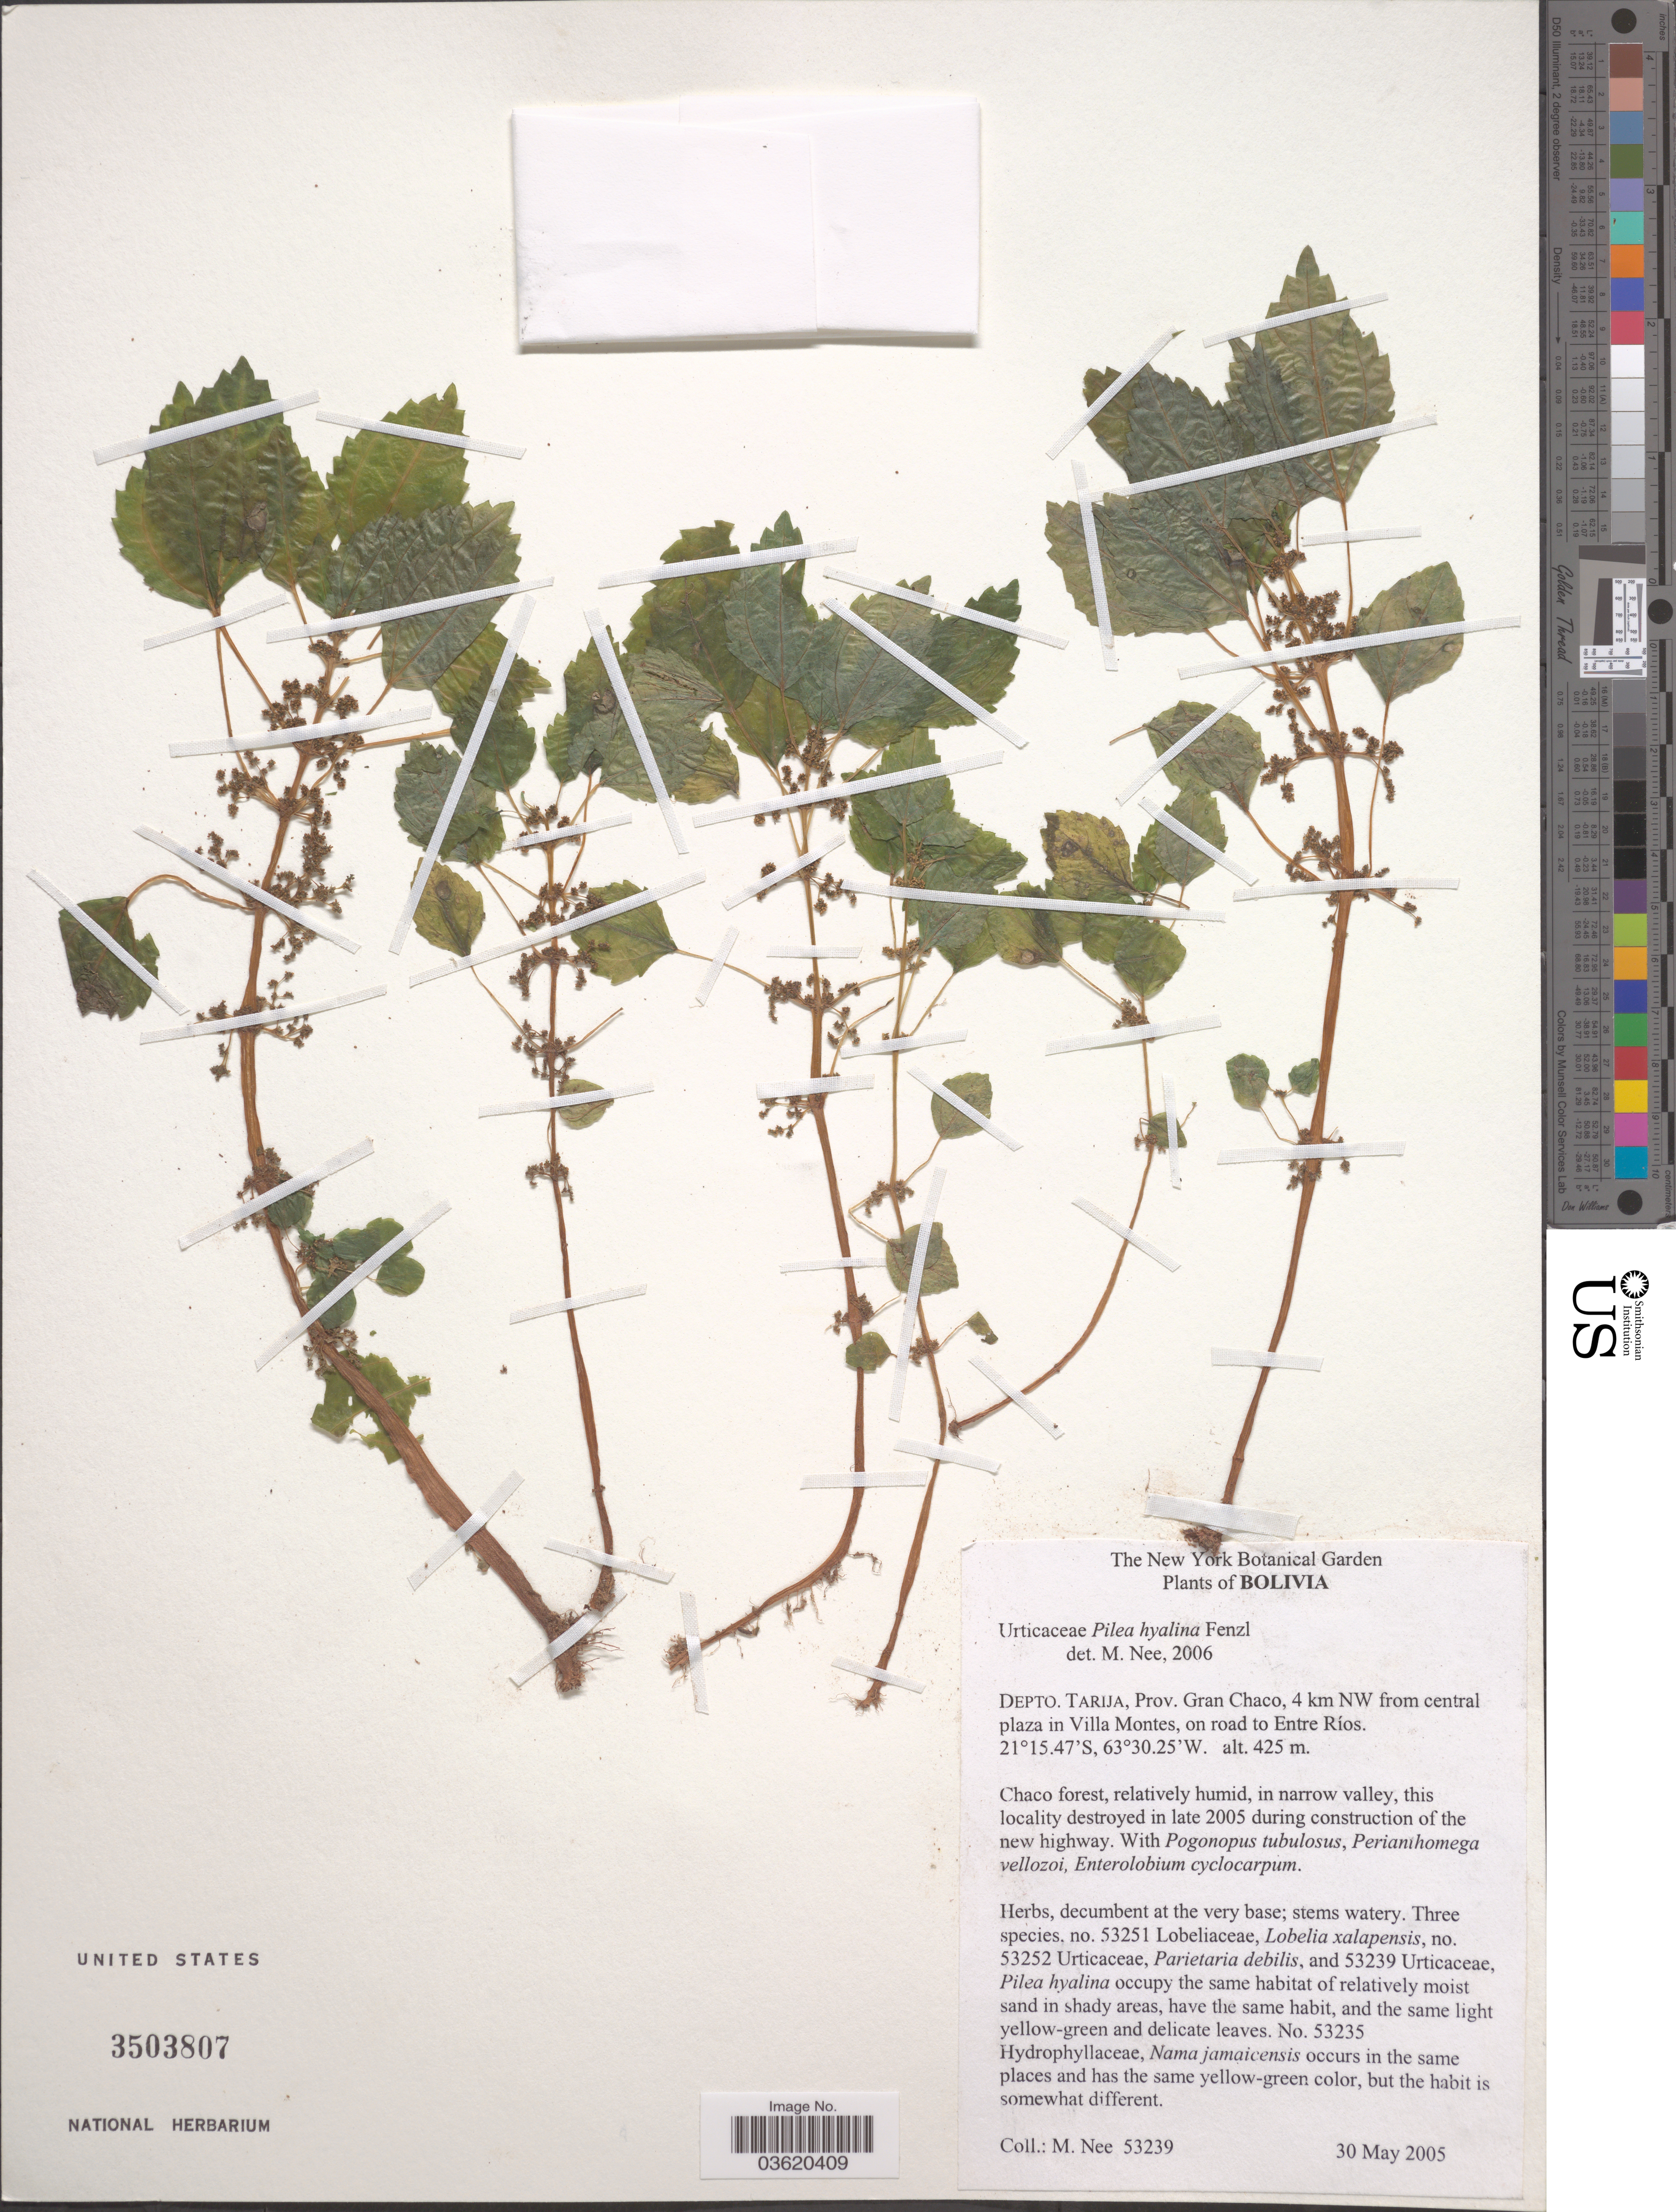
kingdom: Plantae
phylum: Tracheophyta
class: Magnoliopsida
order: Rosales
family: Urticaceae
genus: Pilea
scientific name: Pilea hyalina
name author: Fenzl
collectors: M. Nee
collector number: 53239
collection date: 2005-05-30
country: Bolivia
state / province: Tarija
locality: Depto. Tarija, Prov. Gran Chaco, 4 km NW from central plaza in Villa Montes, on road to Entre Ríos.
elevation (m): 425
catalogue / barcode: US 3503807